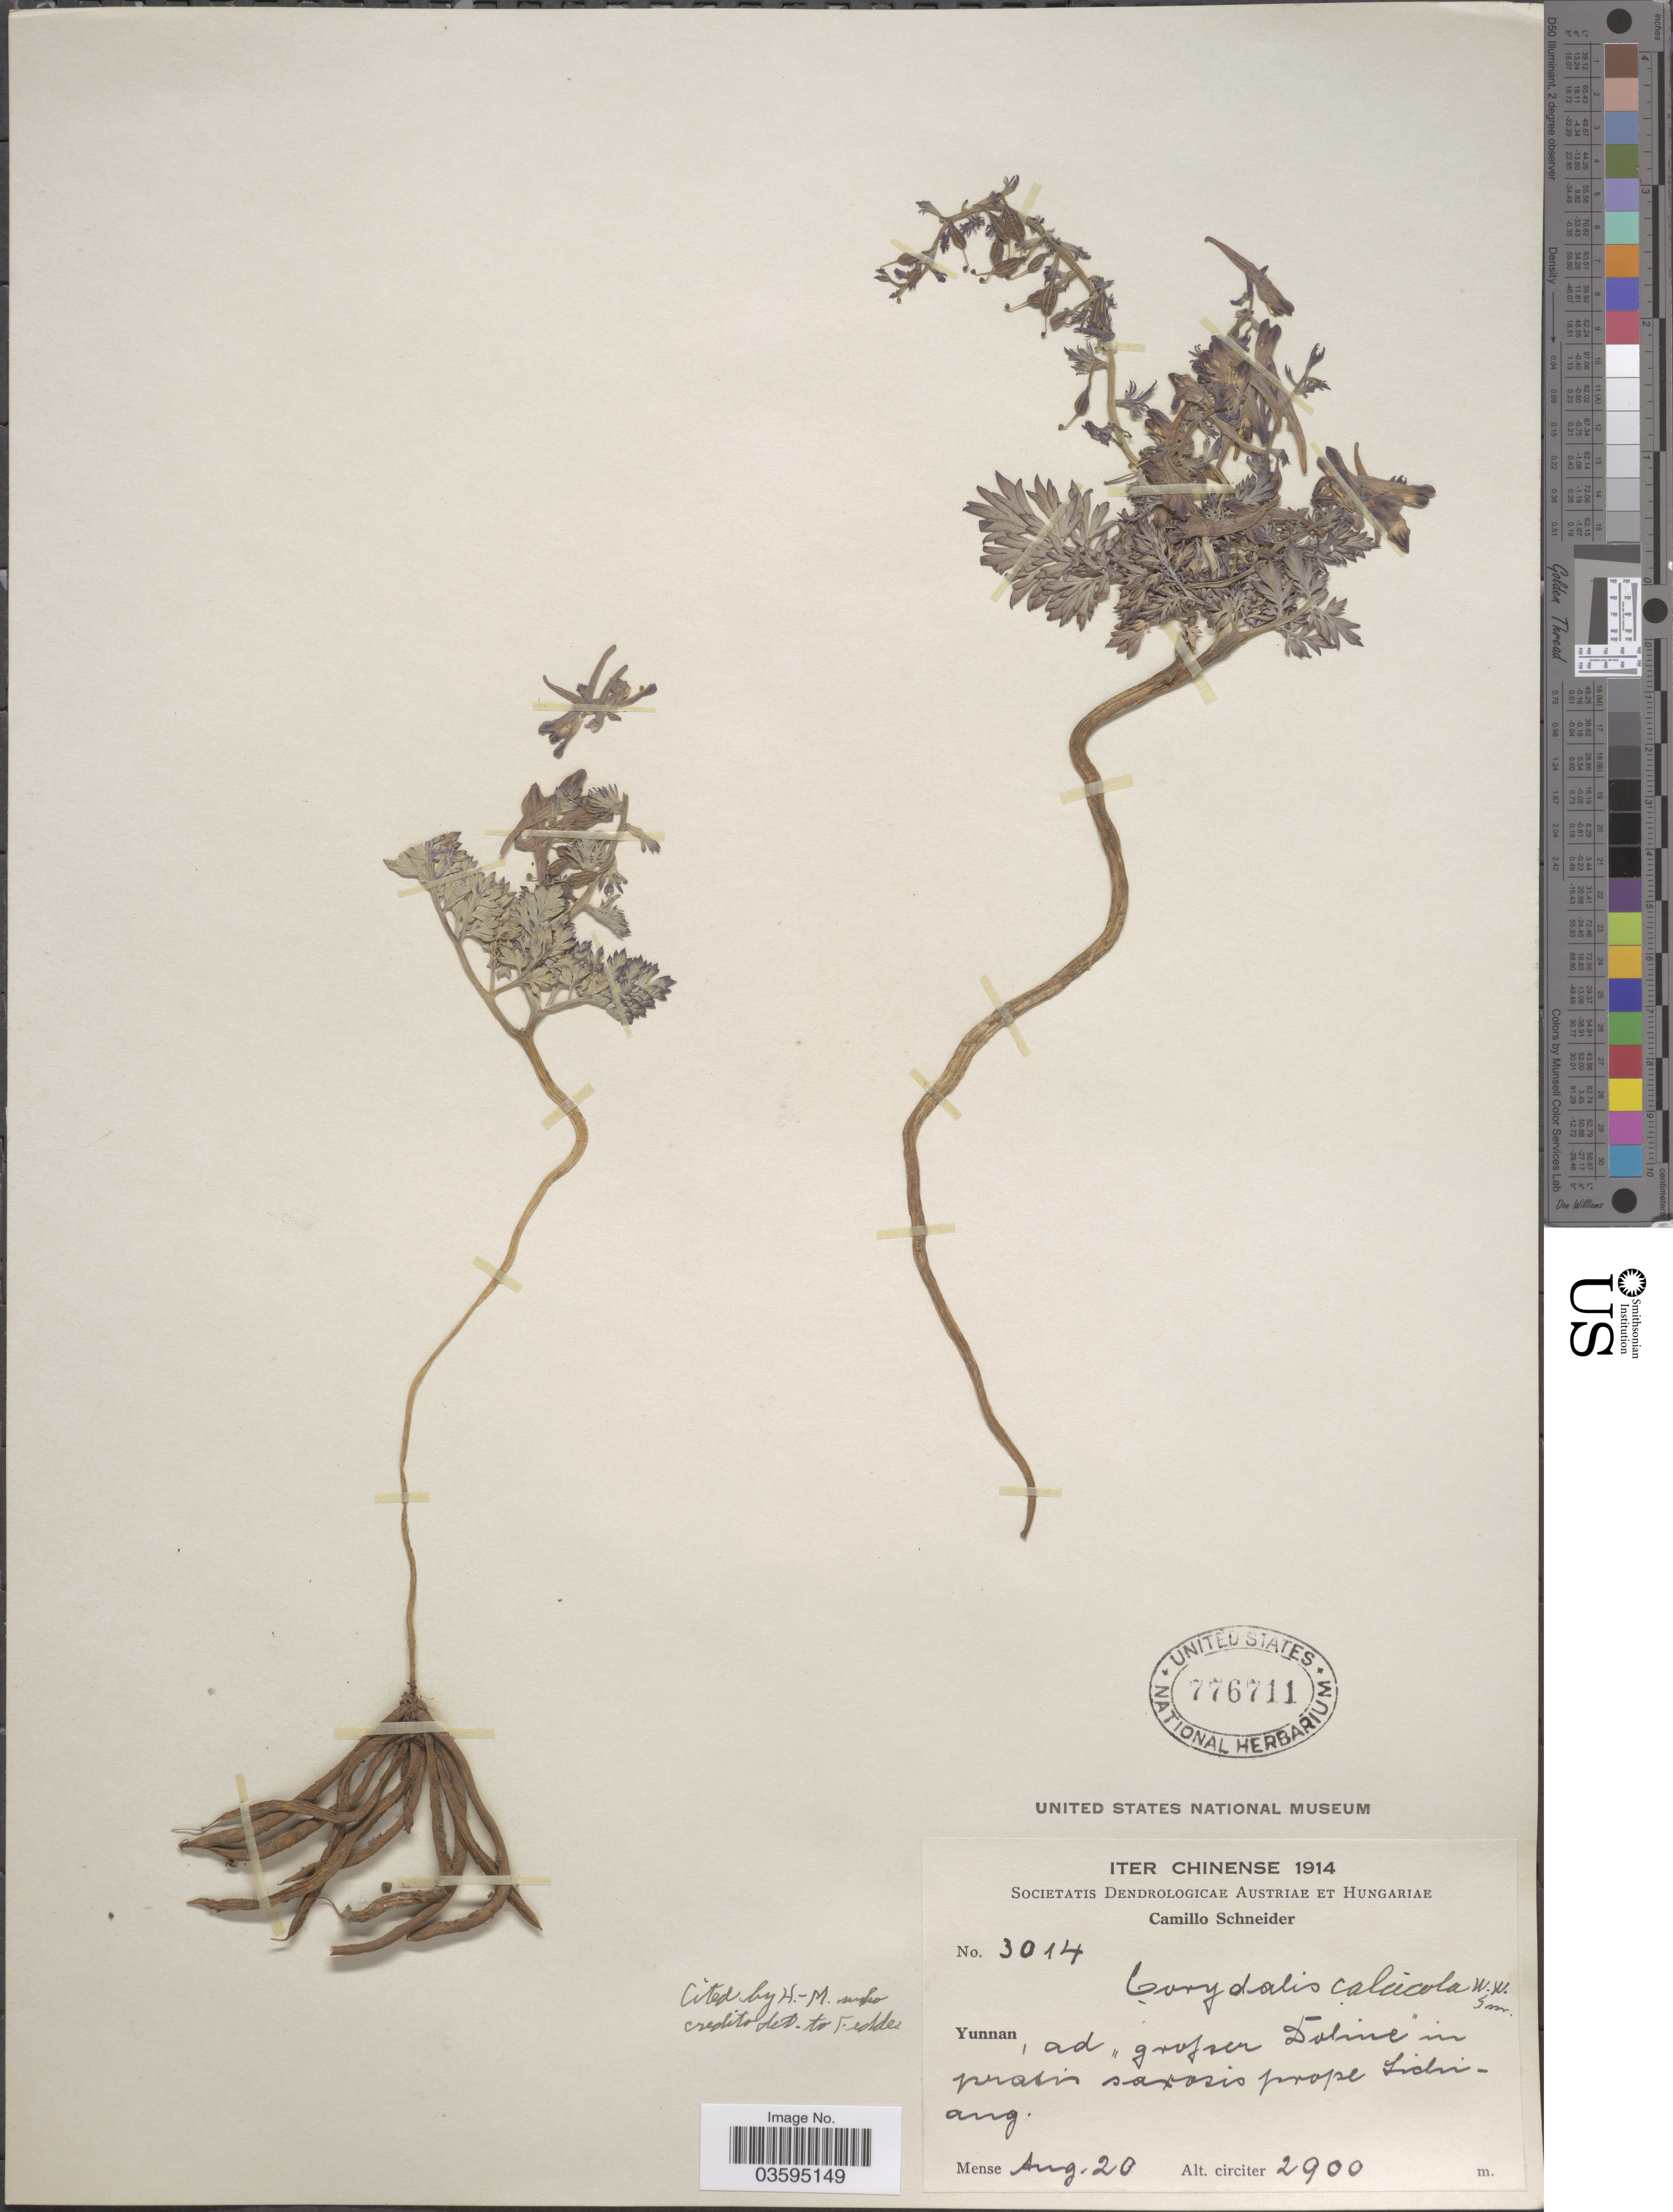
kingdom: Plantae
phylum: Tracheophyta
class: Magnoliopsida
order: Ranunculales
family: Papaveraceae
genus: Corydalis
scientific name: Corydalis calcicola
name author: W.W. Sm.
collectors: C. K. Schneider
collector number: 3014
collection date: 1914-08-20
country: China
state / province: Yunnan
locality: Ad grosser Dalme [interpreted] in pratis saxosis prope Lichiang.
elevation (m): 2900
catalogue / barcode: US 776711